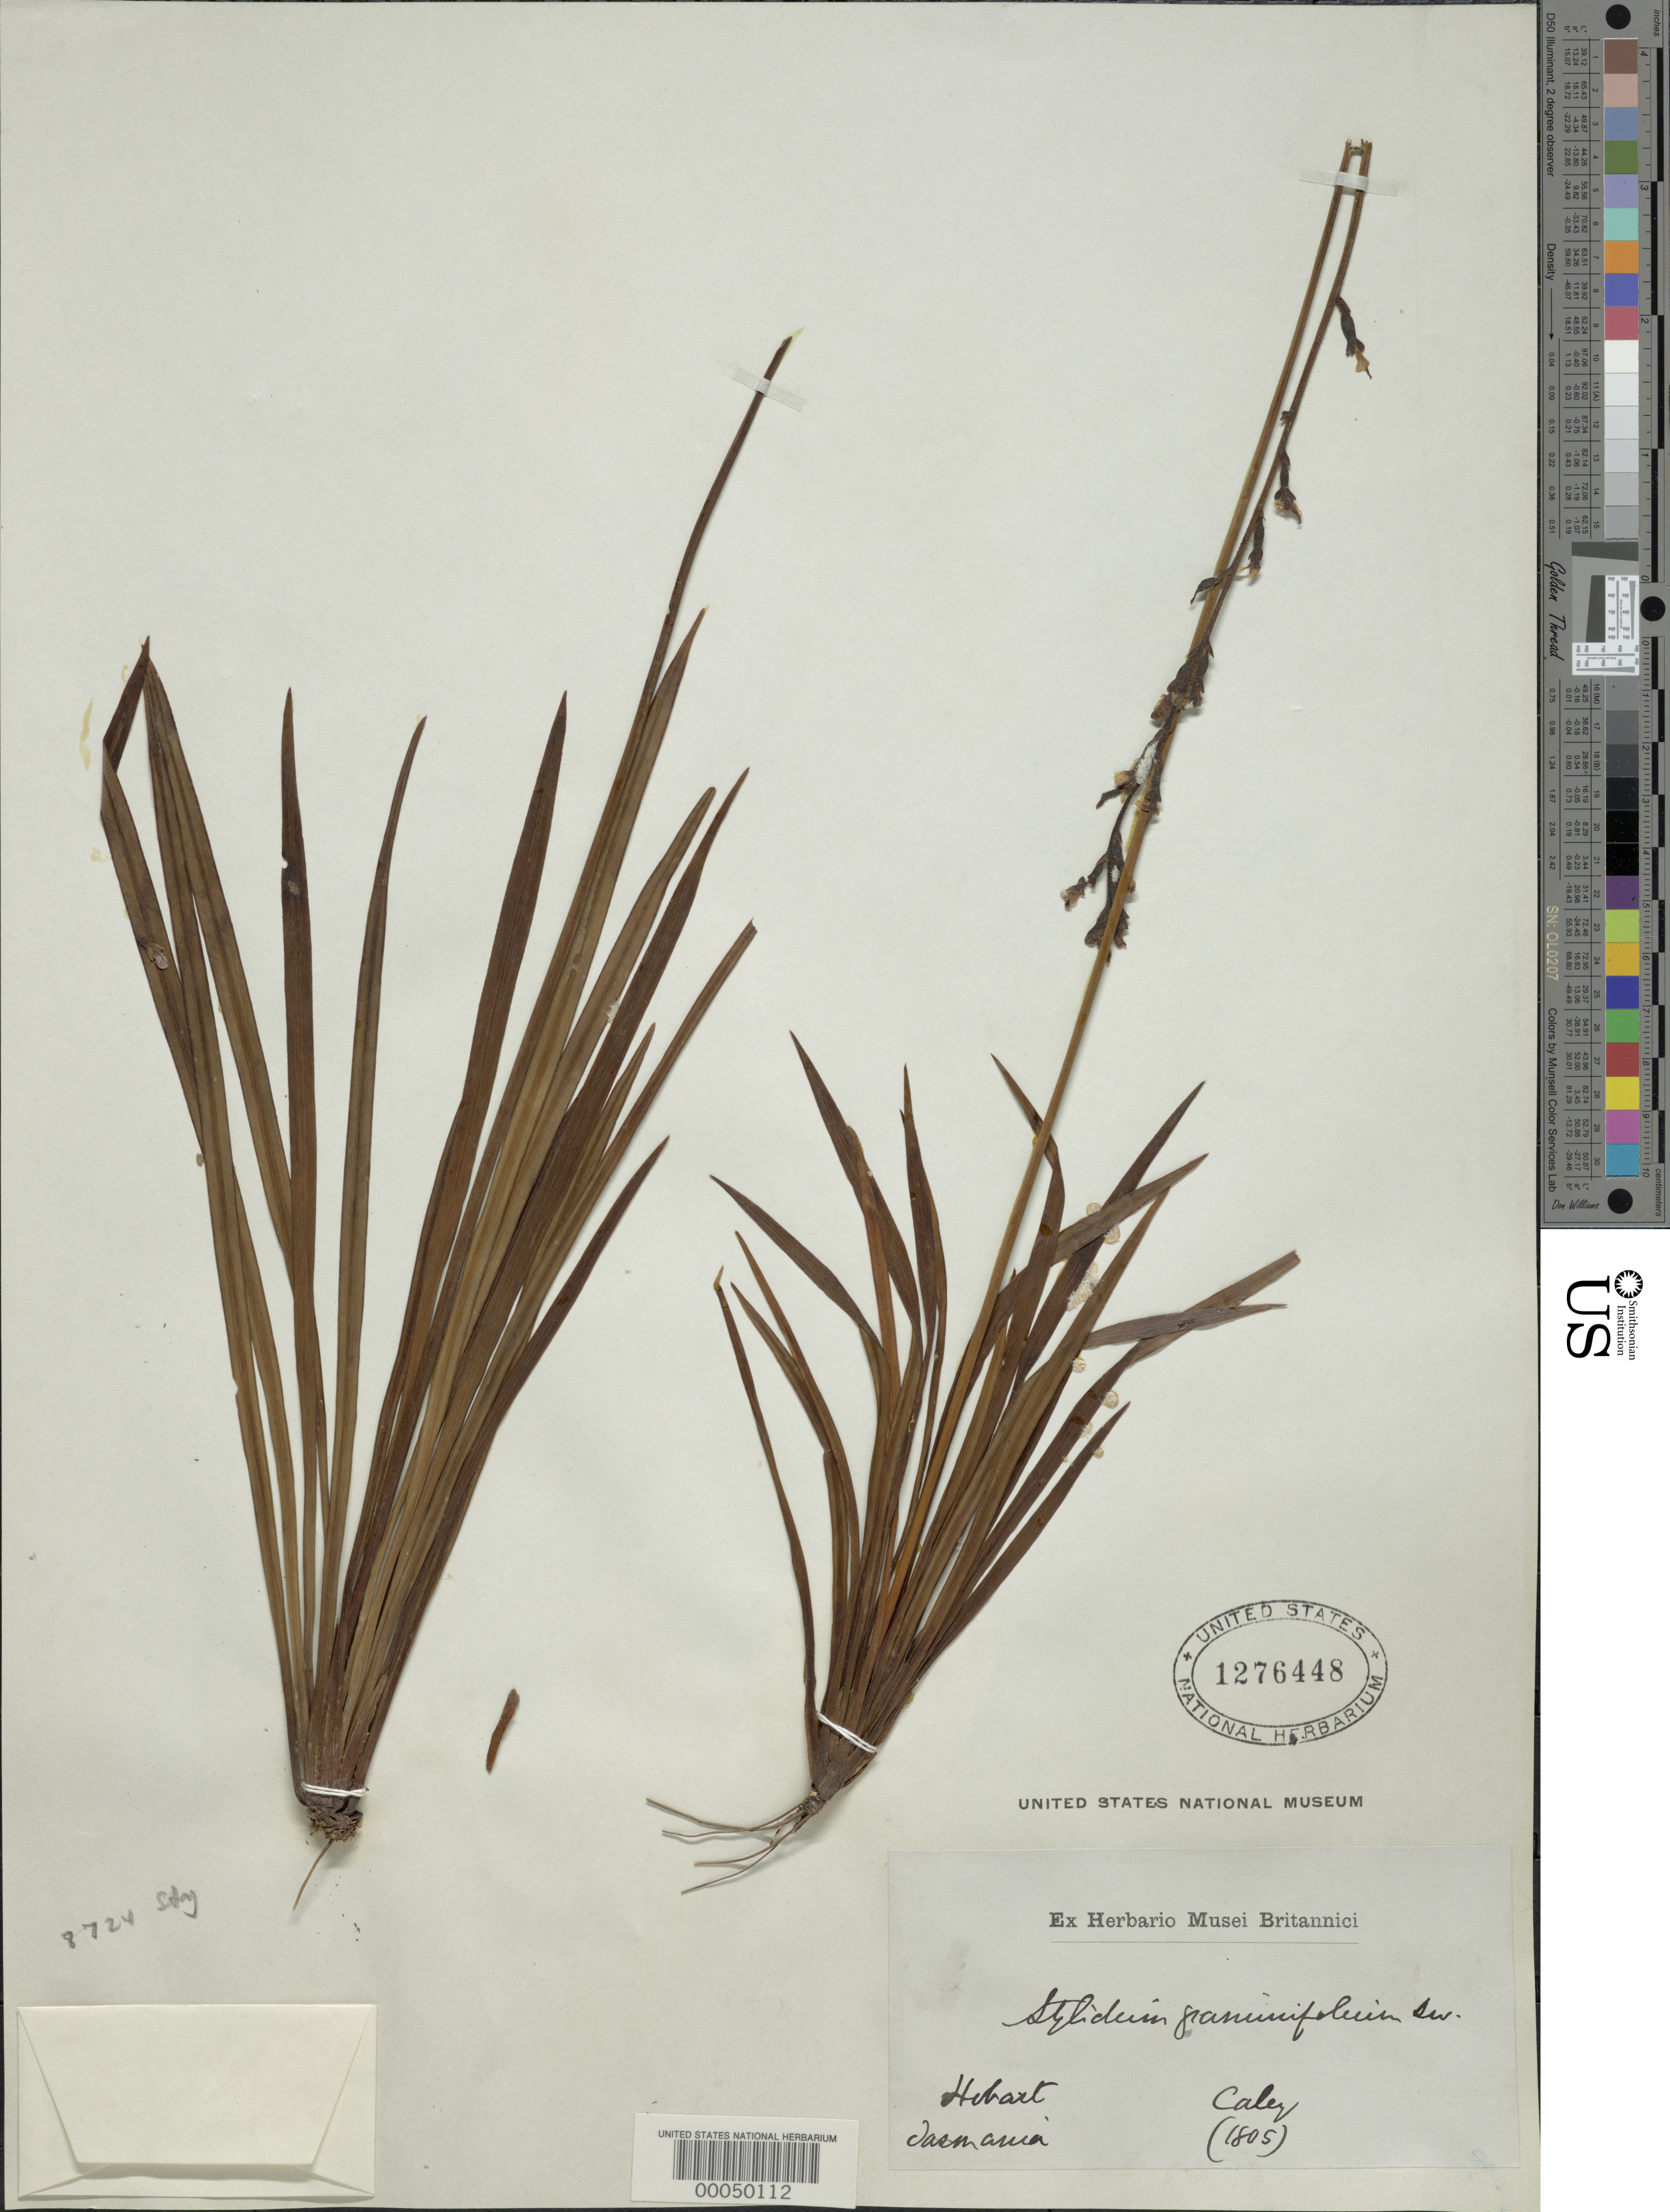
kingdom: Plantae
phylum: Tracheophyta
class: Magnoliopsida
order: Asterales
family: Stylidiaceae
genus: Stylidium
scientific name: Stylidium graminifolium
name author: Sw. ex Willd.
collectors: -. Caley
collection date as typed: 1805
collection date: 1805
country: Australia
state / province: Tasmania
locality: Hobart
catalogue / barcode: US 1276448